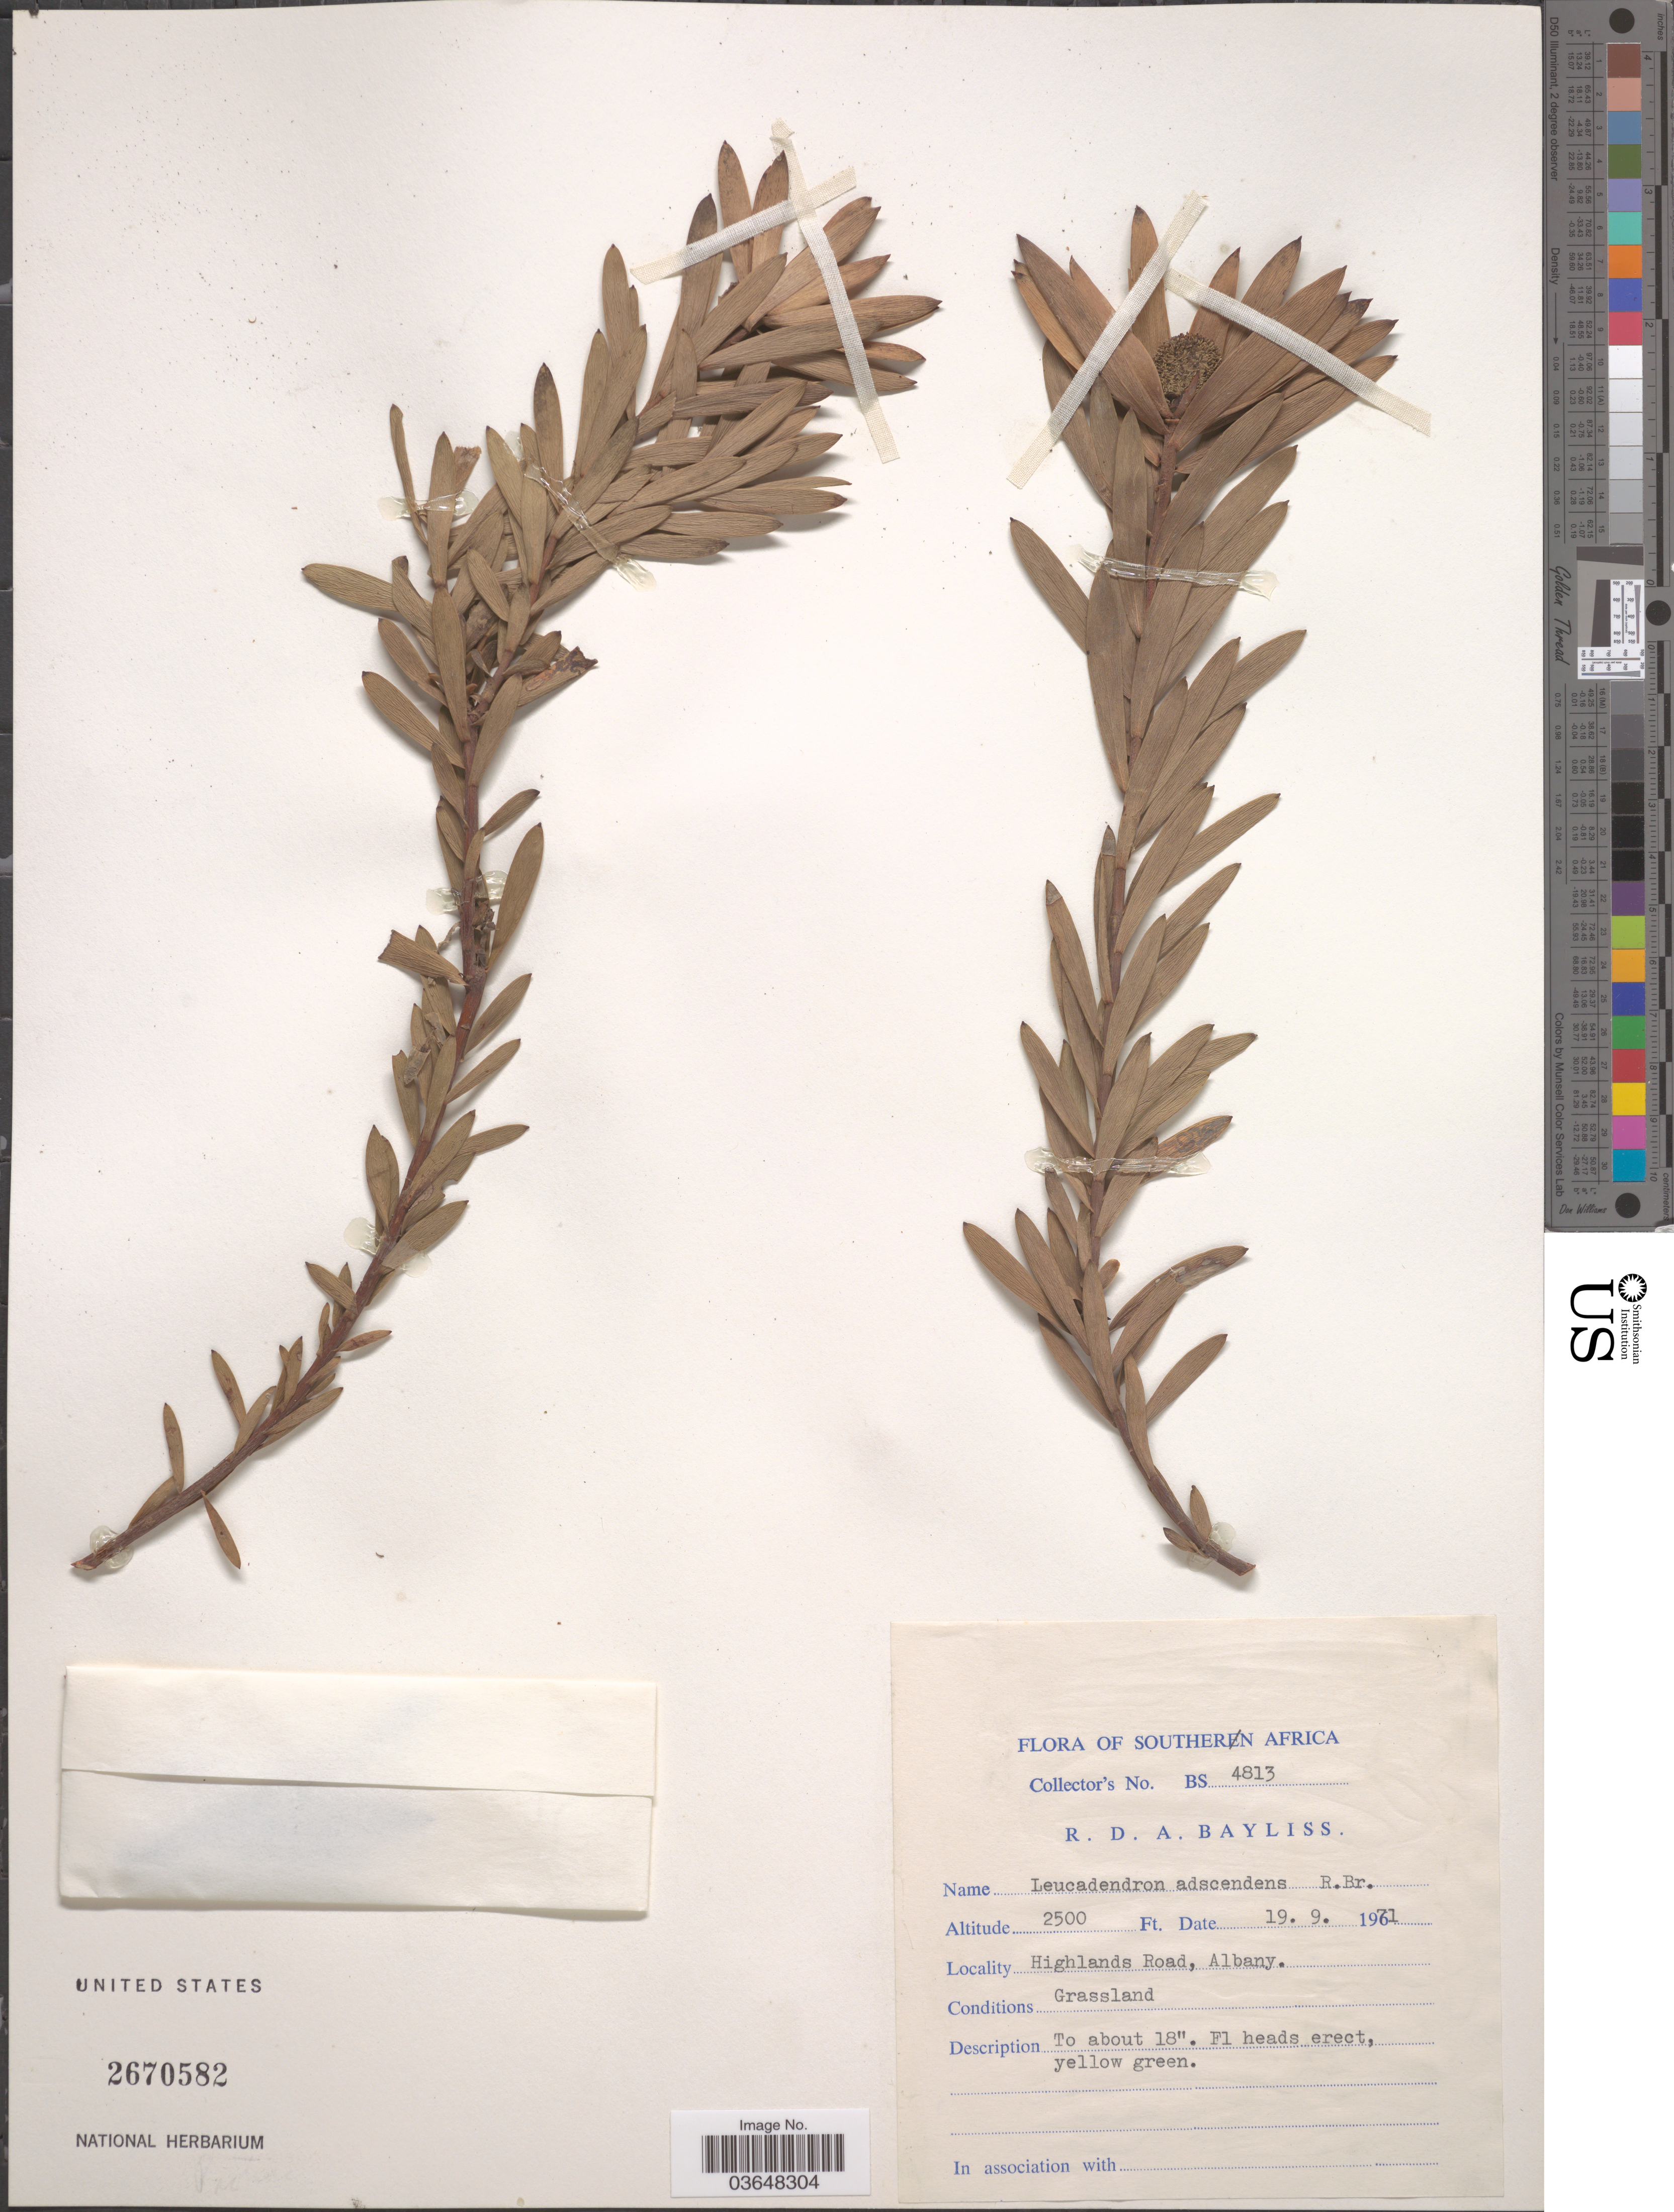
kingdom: Plantae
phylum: Tracheophyta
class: Magnoliopsida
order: Proteales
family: Proteaceae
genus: Leucadendron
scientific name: Leucadendron salignum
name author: P.J. Bergius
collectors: R. Bayliss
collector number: BS 4813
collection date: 1971-09-19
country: South Africa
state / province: Eastern Cape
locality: Southern Africa. Highlands Road, Albany.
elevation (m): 762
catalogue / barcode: US 2670582